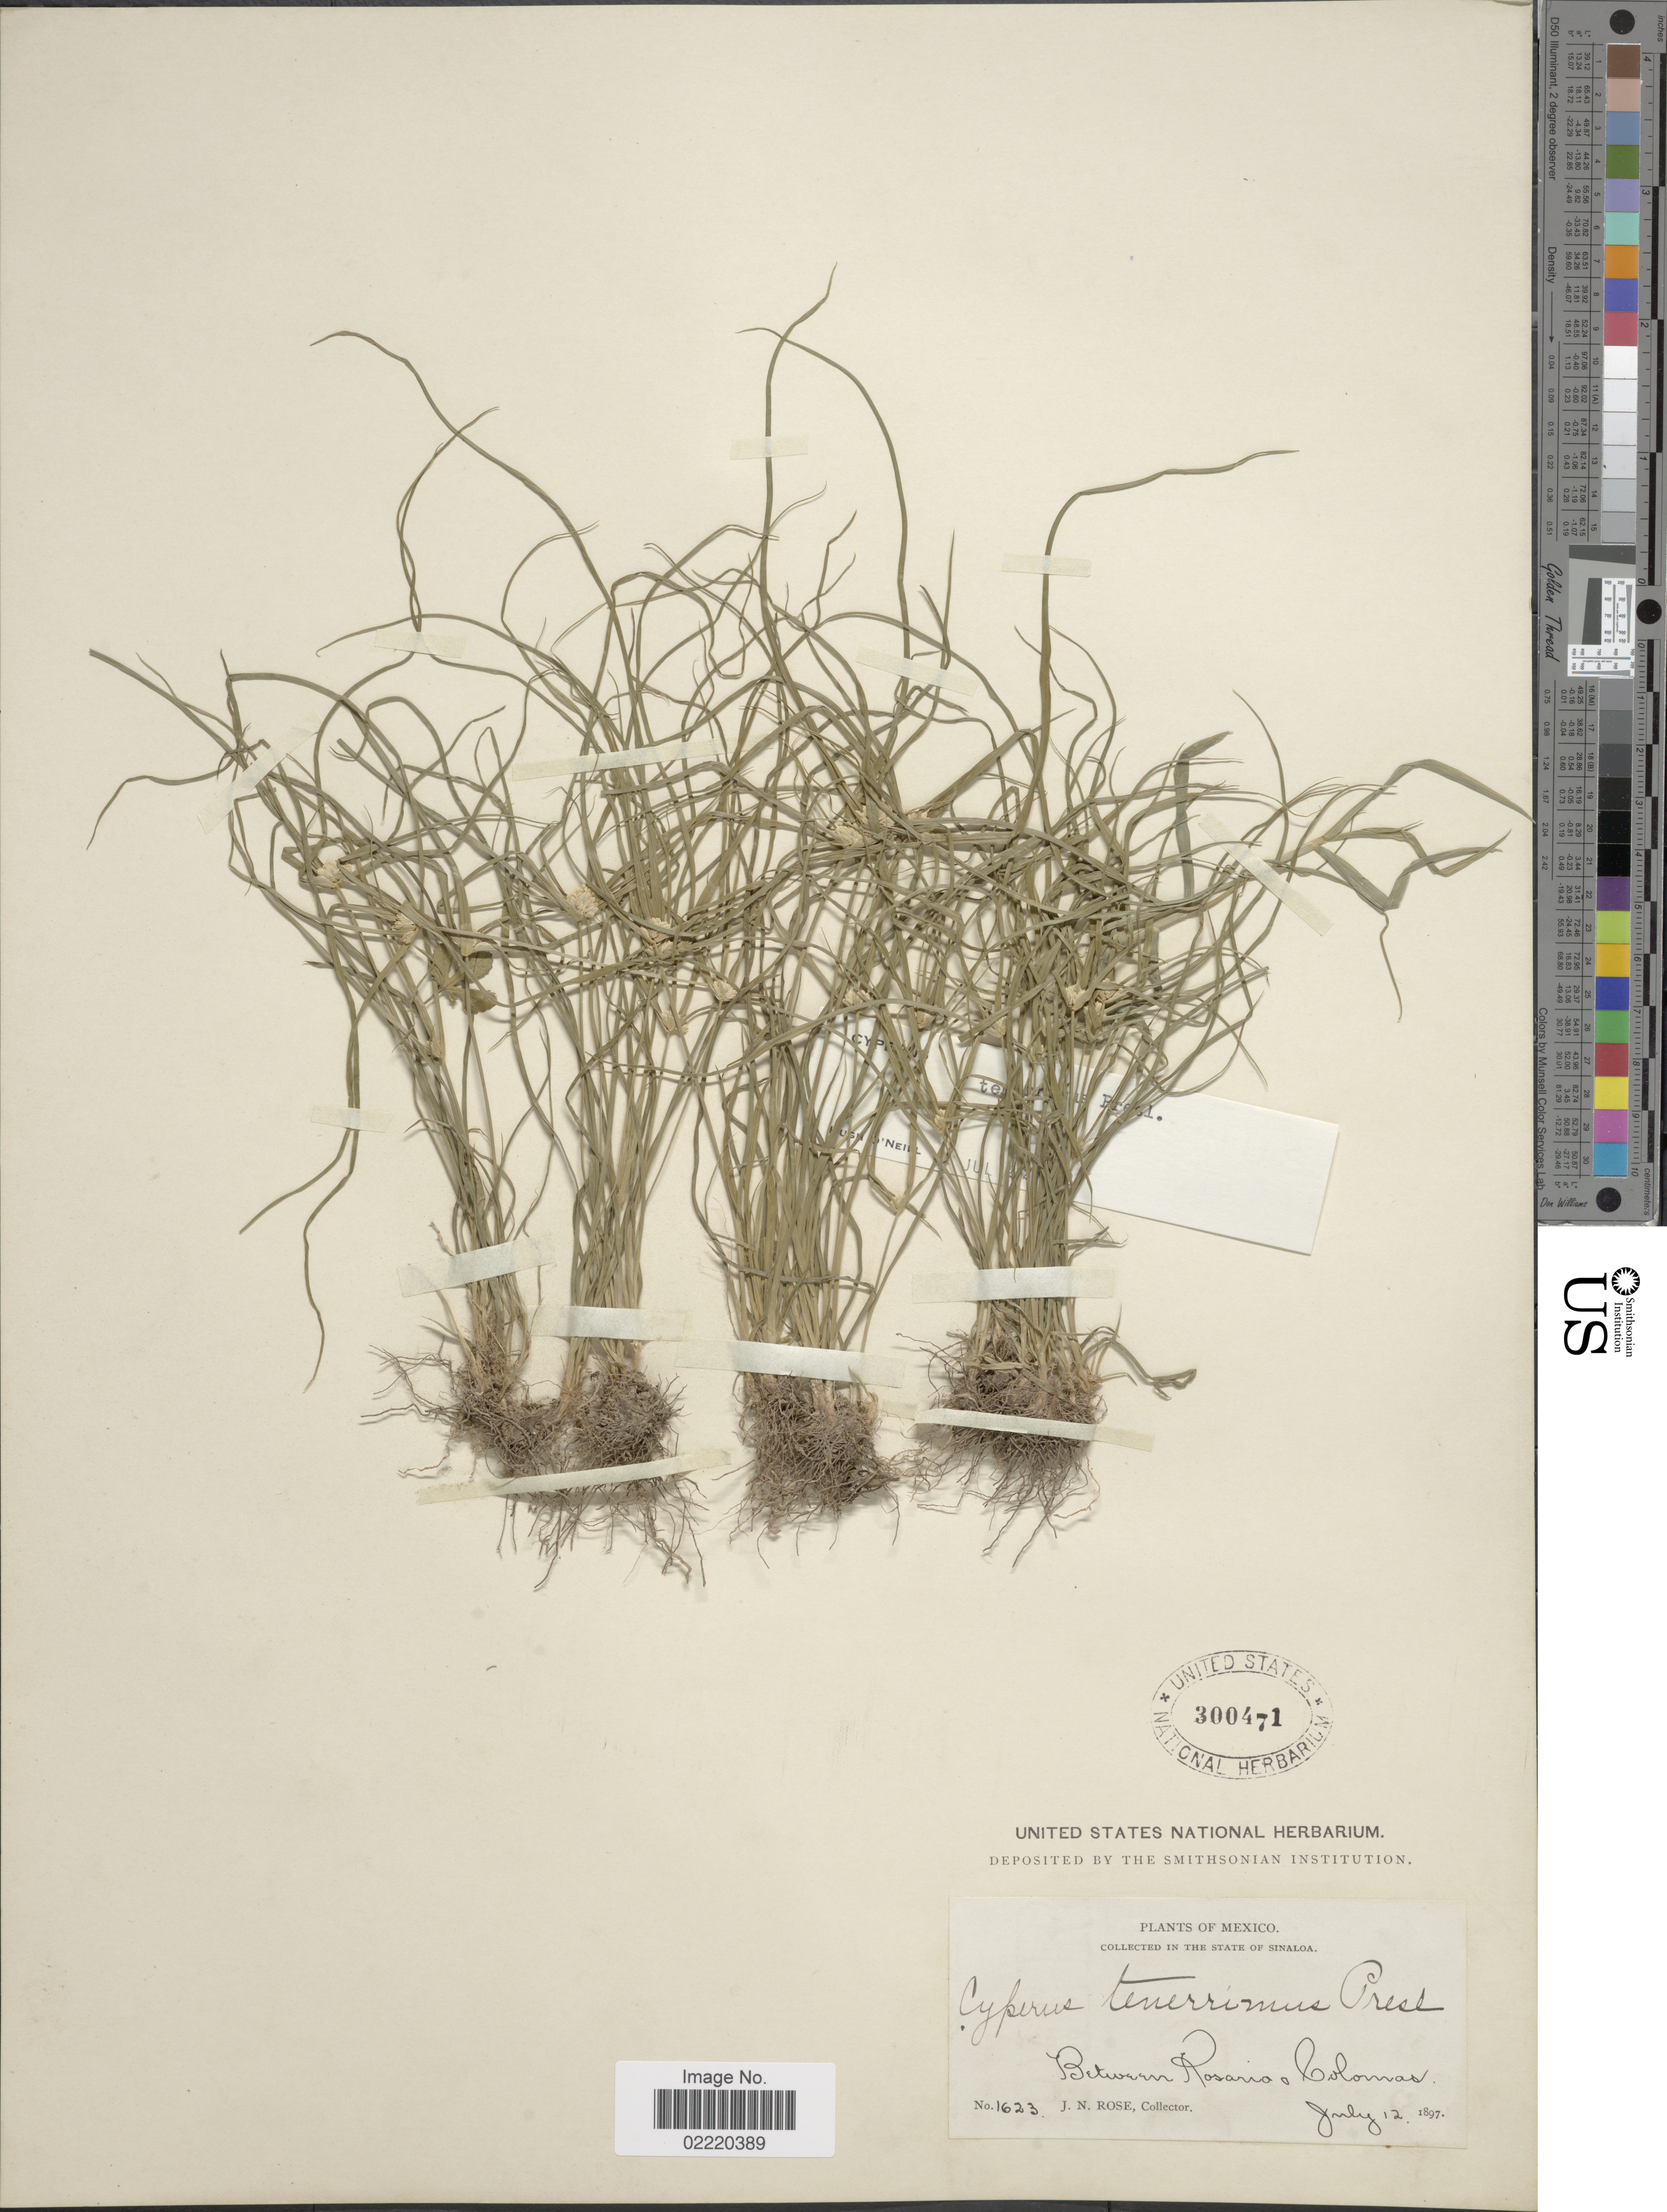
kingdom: Plantae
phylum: Tracheophyta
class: Liliopsida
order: Poales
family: Cyperaceae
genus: Cyperus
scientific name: Cyperus tenerrimus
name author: J. Presl & C. Presl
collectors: J. N. Rose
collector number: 1623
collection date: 1897-07-12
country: Mexico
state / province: Sinaloa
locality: Between Rosario + Colonas.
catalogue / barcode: US 300471